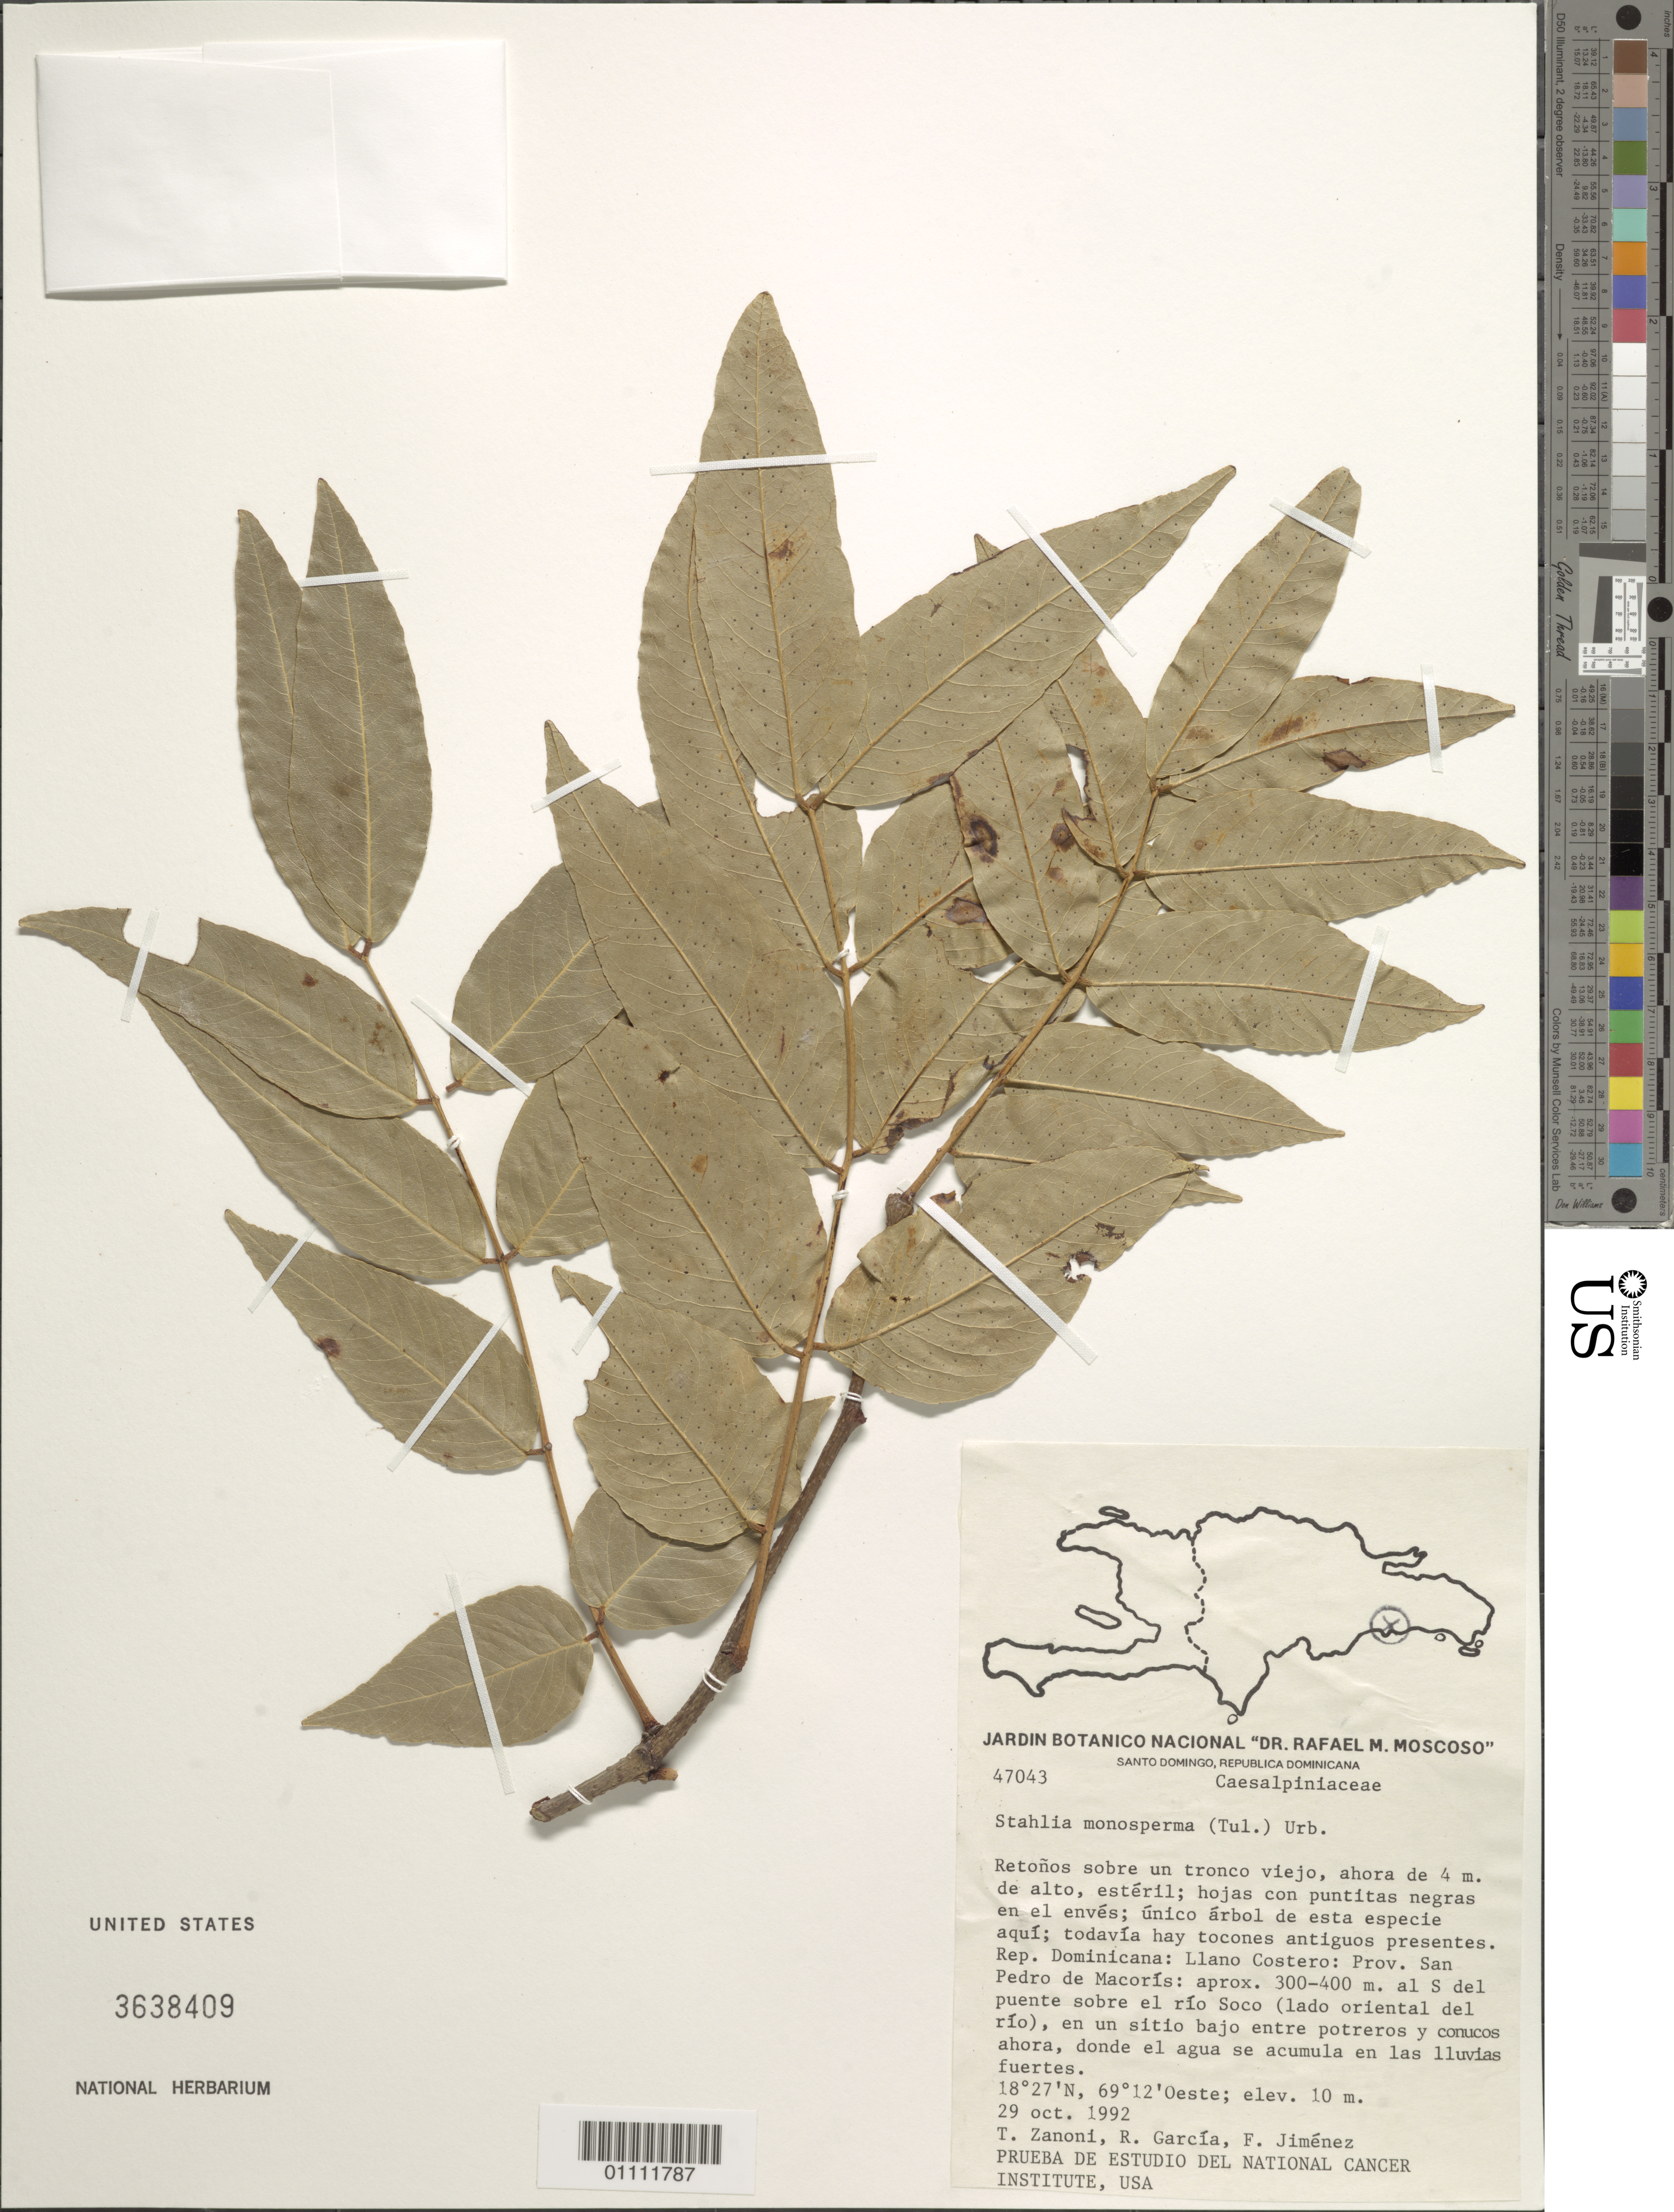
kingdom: Plantae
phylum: Tracheophyta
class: Magnoliopsida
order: Fabales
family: Fabaceae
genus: Libidibia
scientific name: Libidibia monosperma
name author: (Tul.) Gagnon & G.P. Lewis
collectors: T. A. Zanoni, R. G. García & F. Jiménez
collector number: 47043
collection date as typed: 29 Oct 1992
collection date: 1992-10-29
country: Dominican Republic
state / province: San Pedro de Macorís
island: Hispaniola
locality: Llano Costerl, aprox. 300-400 m al S del puente sobre el río Soco (lado oriental del río)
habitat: En un sitio bajo entre potreros y conucos ahora, donde el agua se acumula en las lluvias fuertes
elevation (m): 10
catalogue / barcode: US 3638409